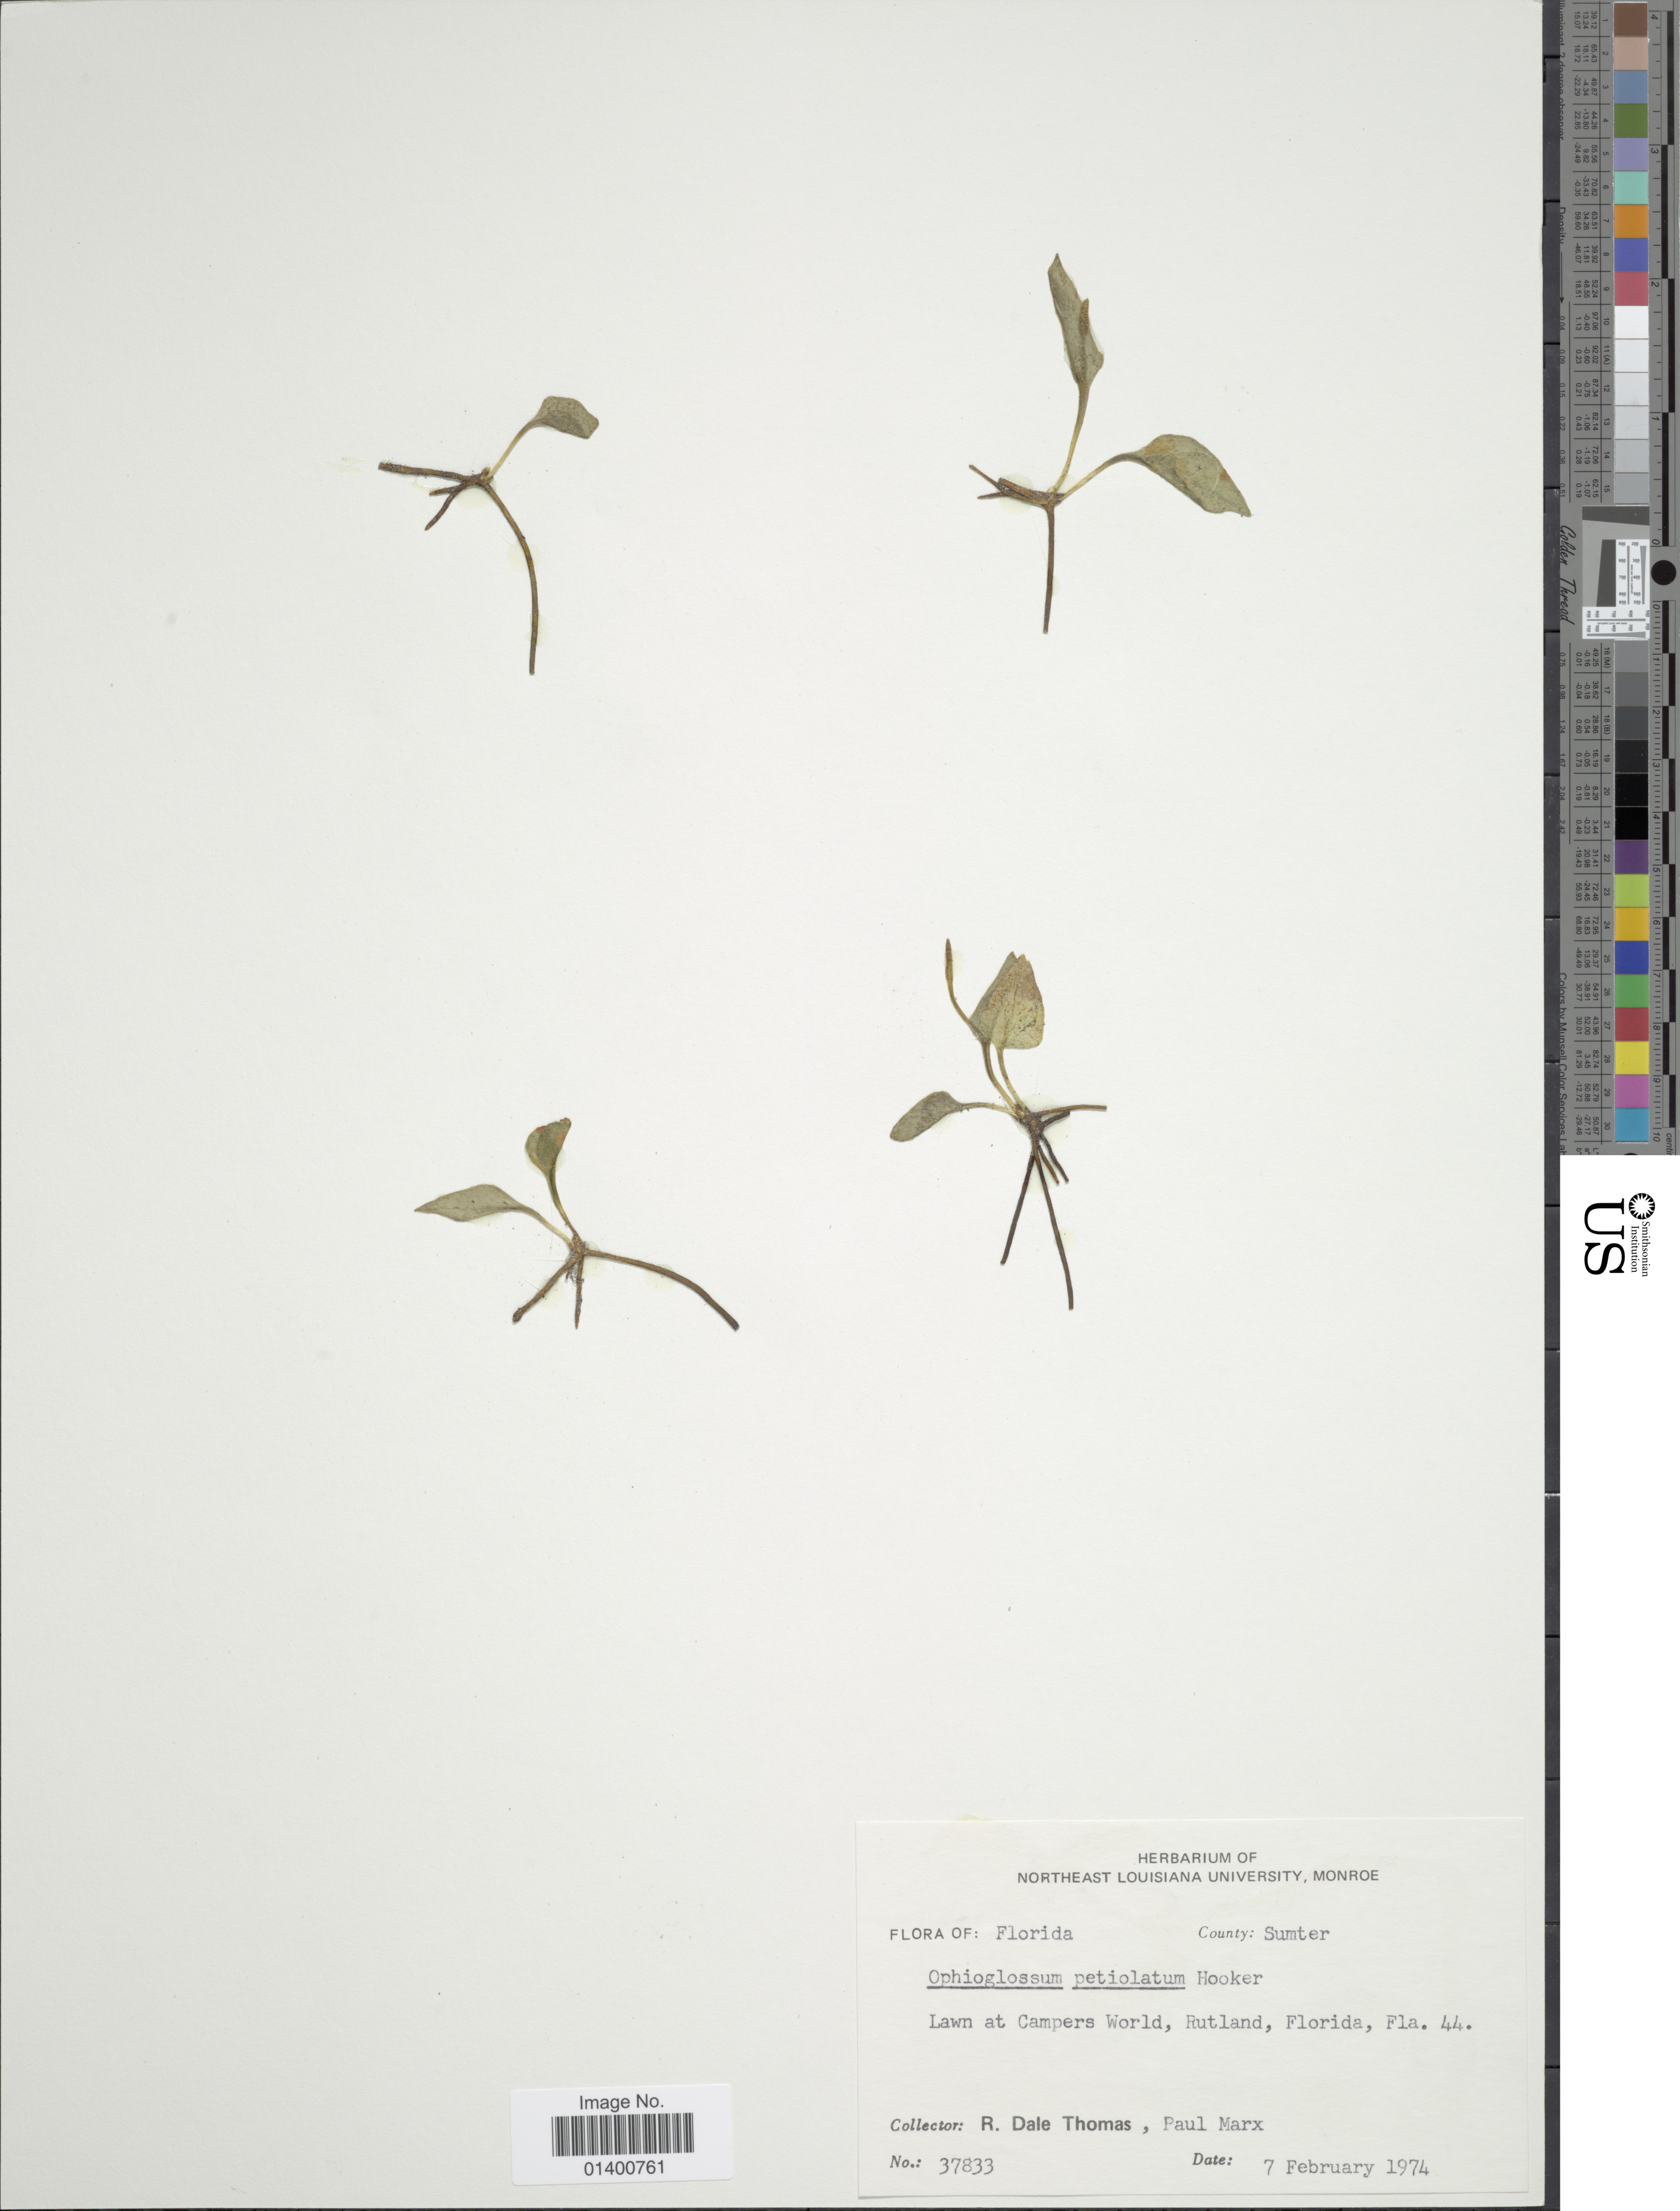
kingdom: Plantae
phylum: Tracheophyta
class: Polypodiopsida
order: Ophioglossales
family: Ophioglossaceae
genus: Ophioglossum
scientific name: Ophioglossum petiolatum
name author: Hook.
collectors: R. Thomas & P. Marx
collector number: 37833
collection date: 1974-02-07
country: United States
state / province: Florida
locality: County Sumter, Lawn at Campers World, Rutland, Fla. 44